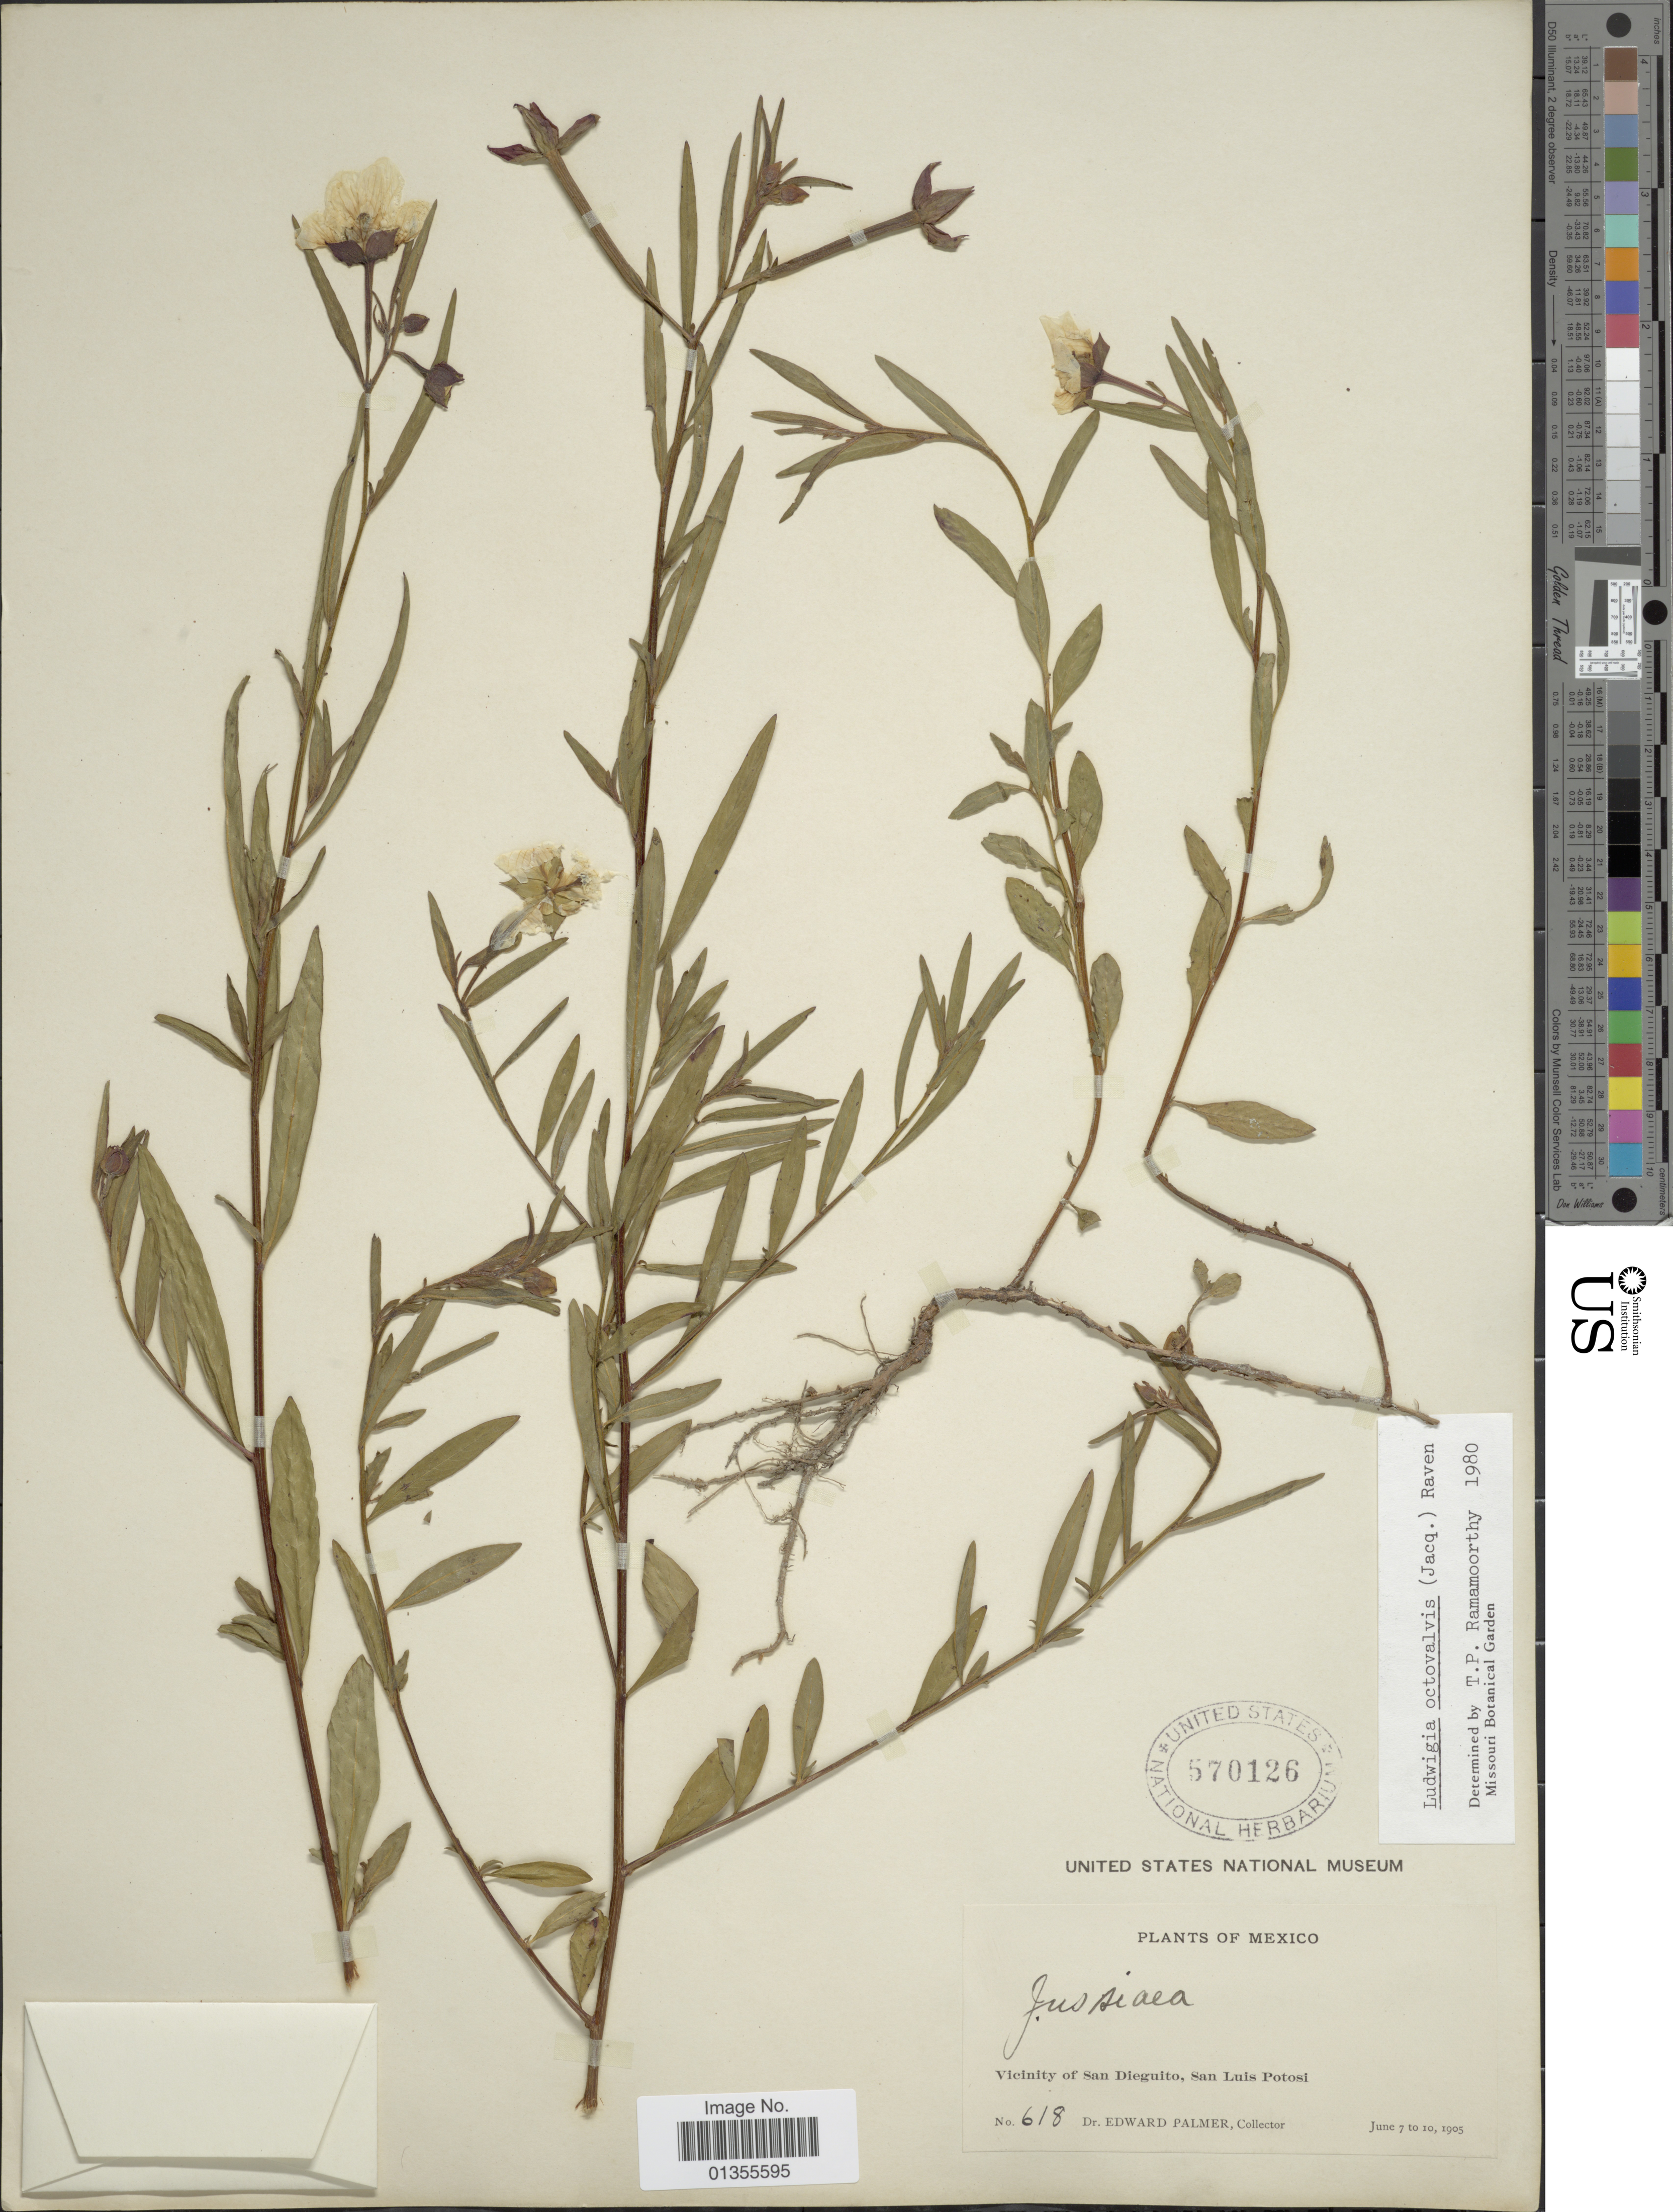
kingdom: Plantae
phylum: Tracheophyta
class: Magnoliopsida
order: Myrtales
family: Onagraceae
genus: Ludwigia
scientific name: Ludwigia octovalvis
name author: (Jacq.) P.H. Raven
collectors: E. Palmer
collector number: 618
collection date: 1905-06-07/1905-06-10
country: Mexico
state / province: San Luis Potosí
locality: Vicinity of San Dieguito,San Luis Potosi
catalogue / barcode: US 570126